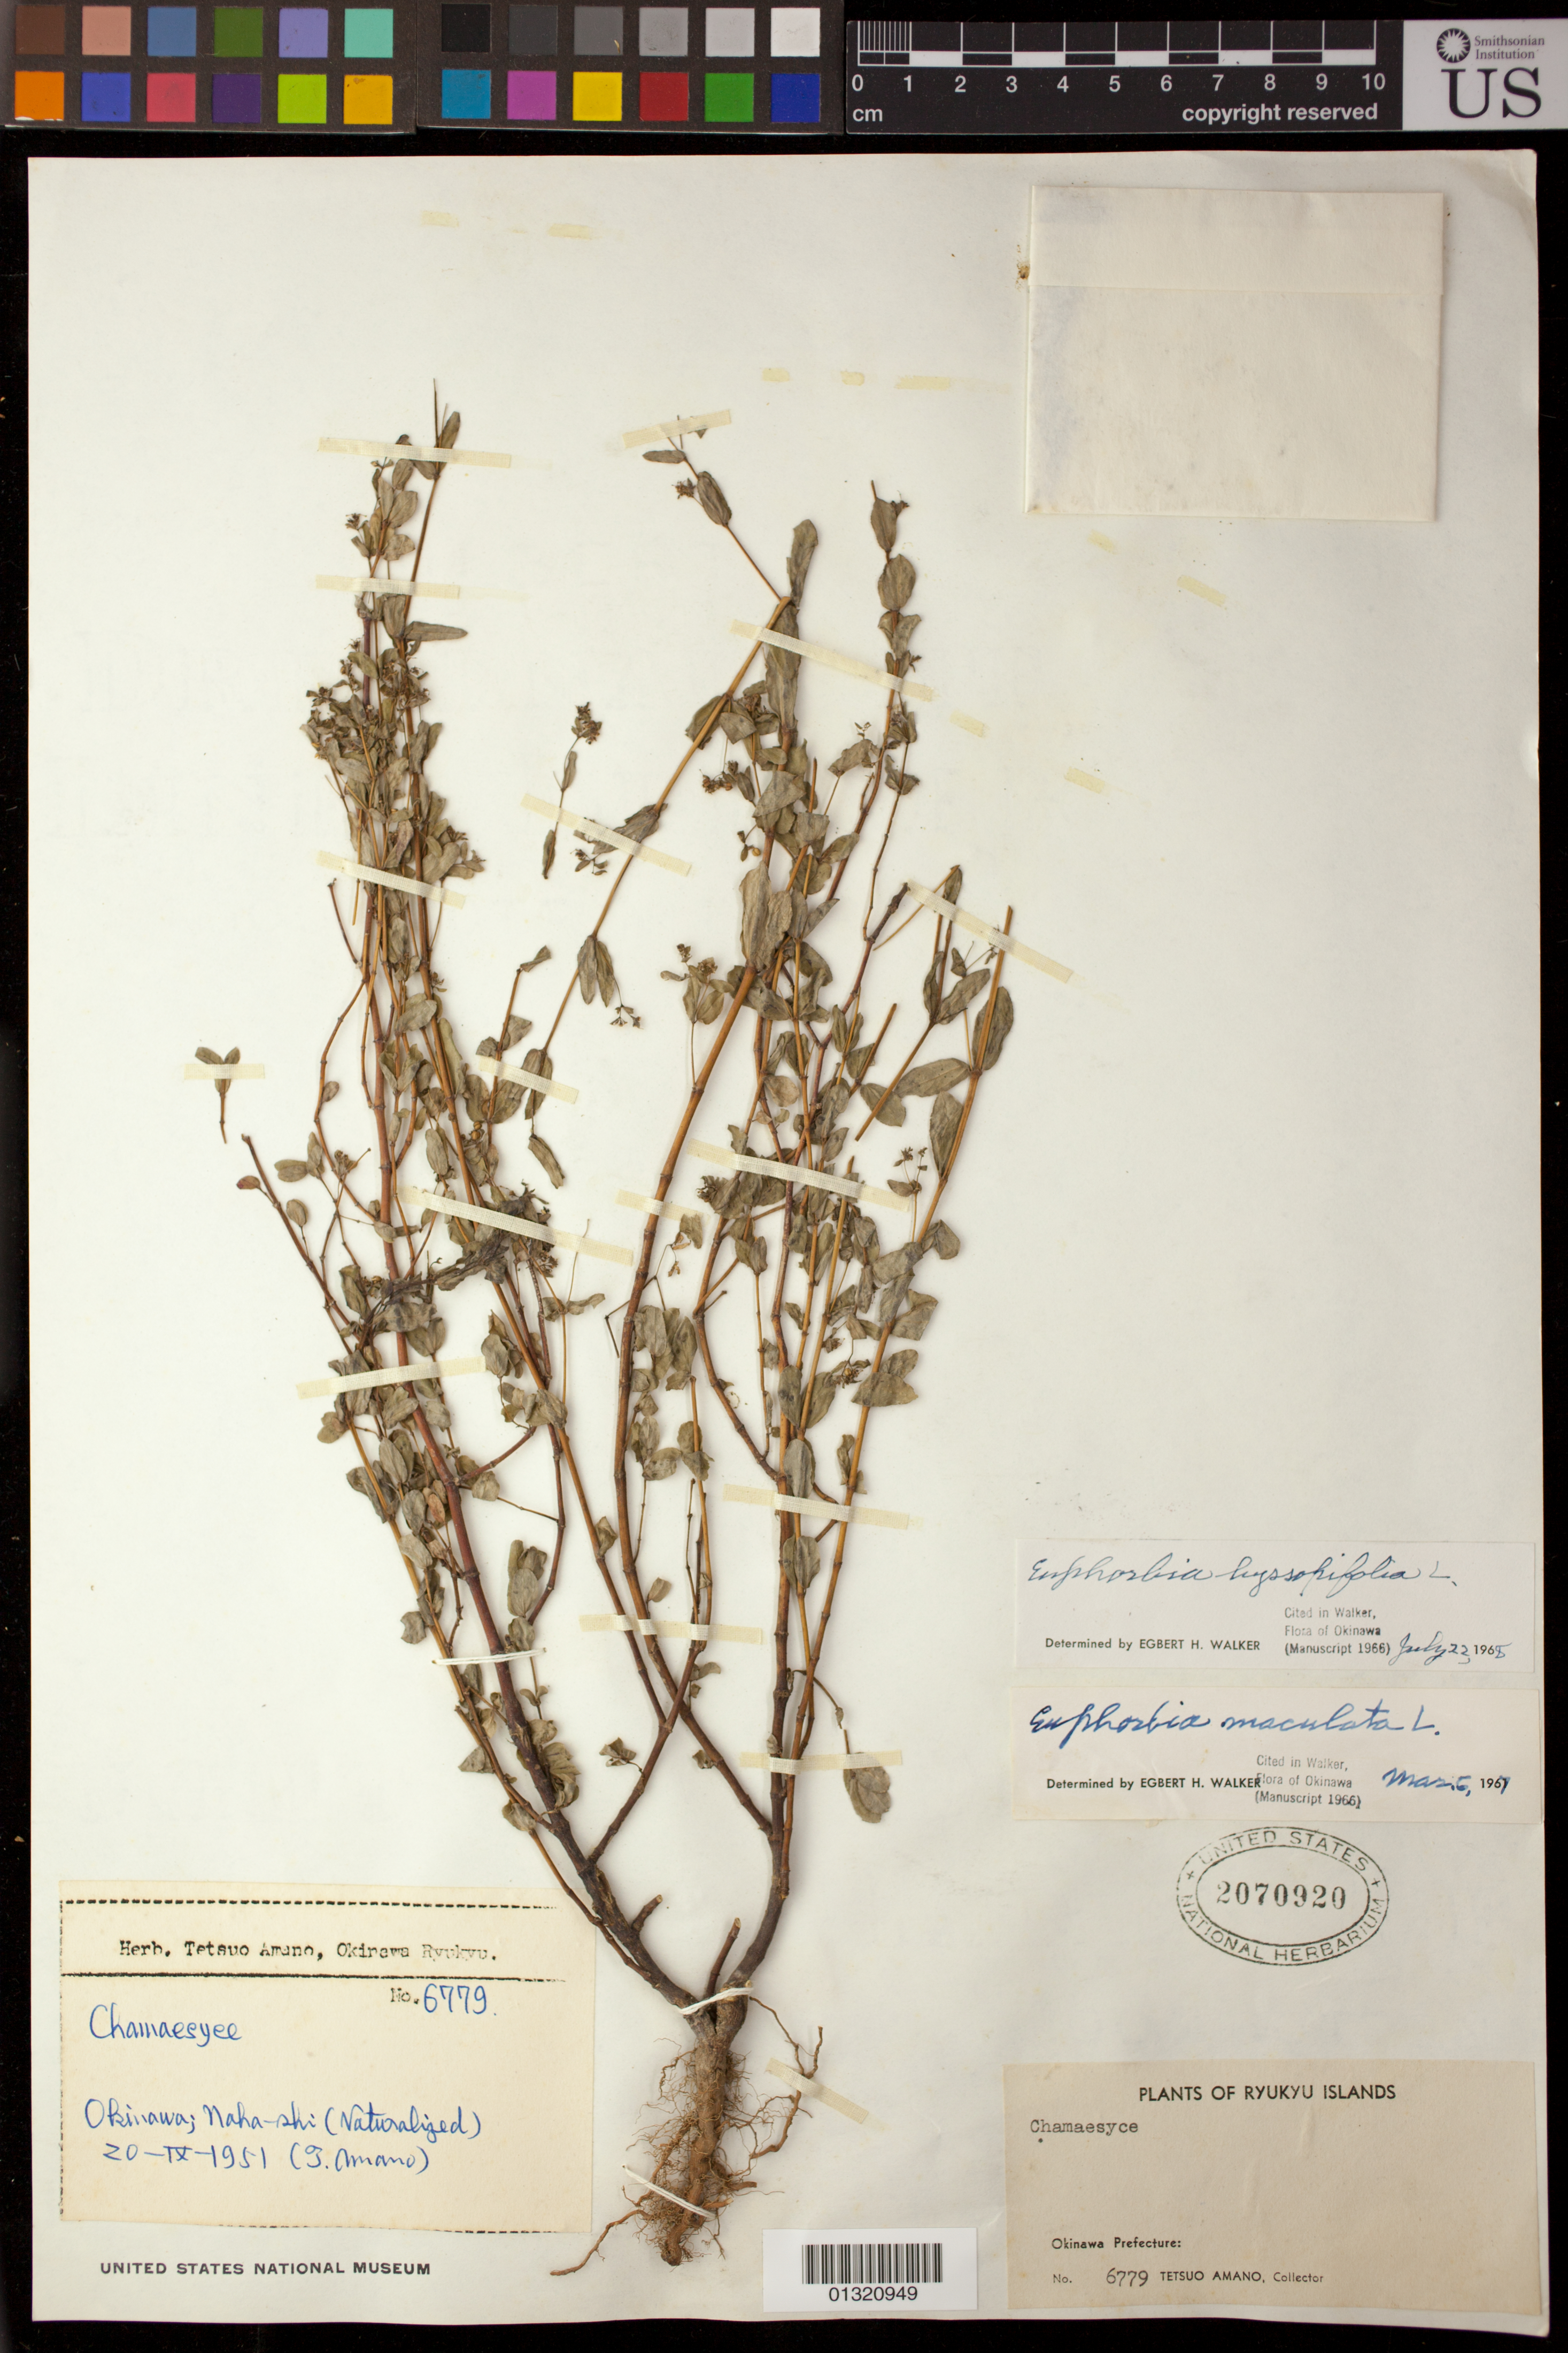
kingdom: Plantae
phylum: Tracheophyta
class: Magnoliopsida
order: Malpighiales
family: Euphorbiaceae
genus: Euphorbia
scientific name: Euphorbia hyssopifolia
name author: L.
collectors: T. Amano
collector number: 6779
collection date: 1951-09-20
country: Japan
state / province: Okinawa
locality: Naha-shi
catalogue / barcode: US 2070920